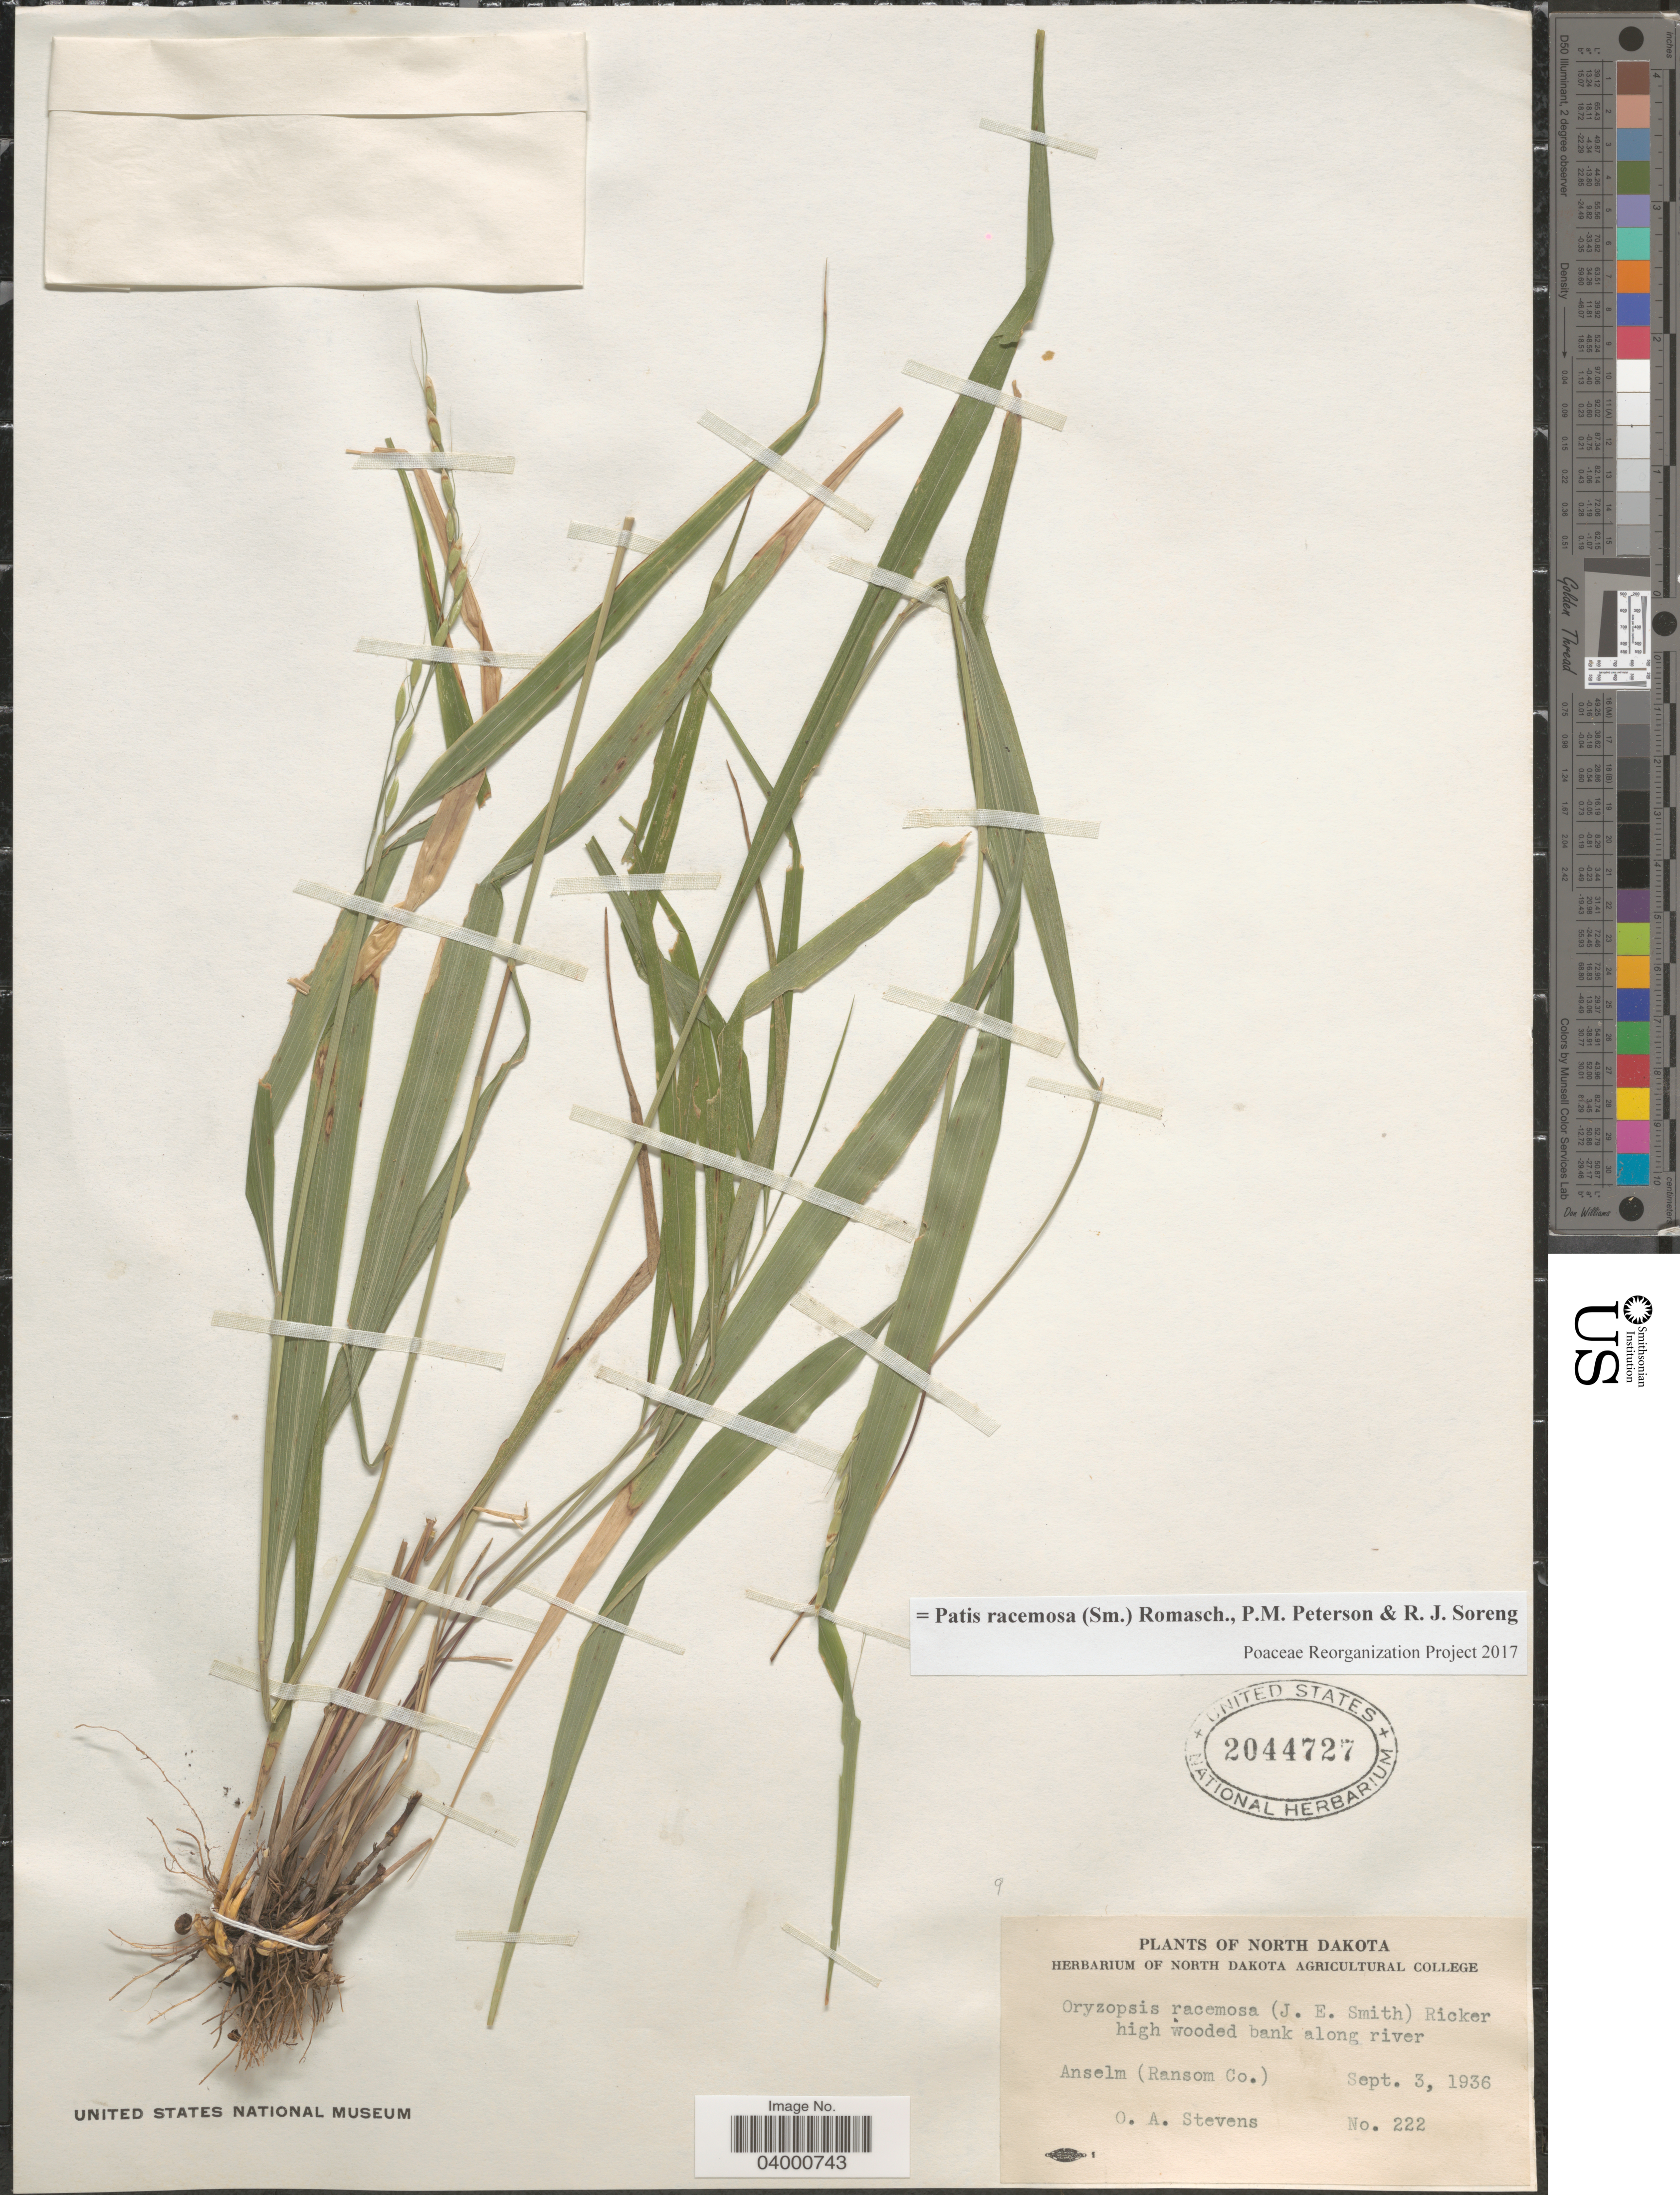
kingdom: Plantae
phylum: Tracheophyta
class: Liliopsida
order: Poales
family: Poaceae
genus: Patis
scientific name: Patis racemosa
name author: (Sm.) Romasch. et al.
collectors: O. A. Stevens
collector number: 222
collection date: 1936-09-03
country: United States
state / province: North Dakota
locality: High wooded bank along river. Anselm (Ransom Co.).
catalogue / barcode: US 2044727